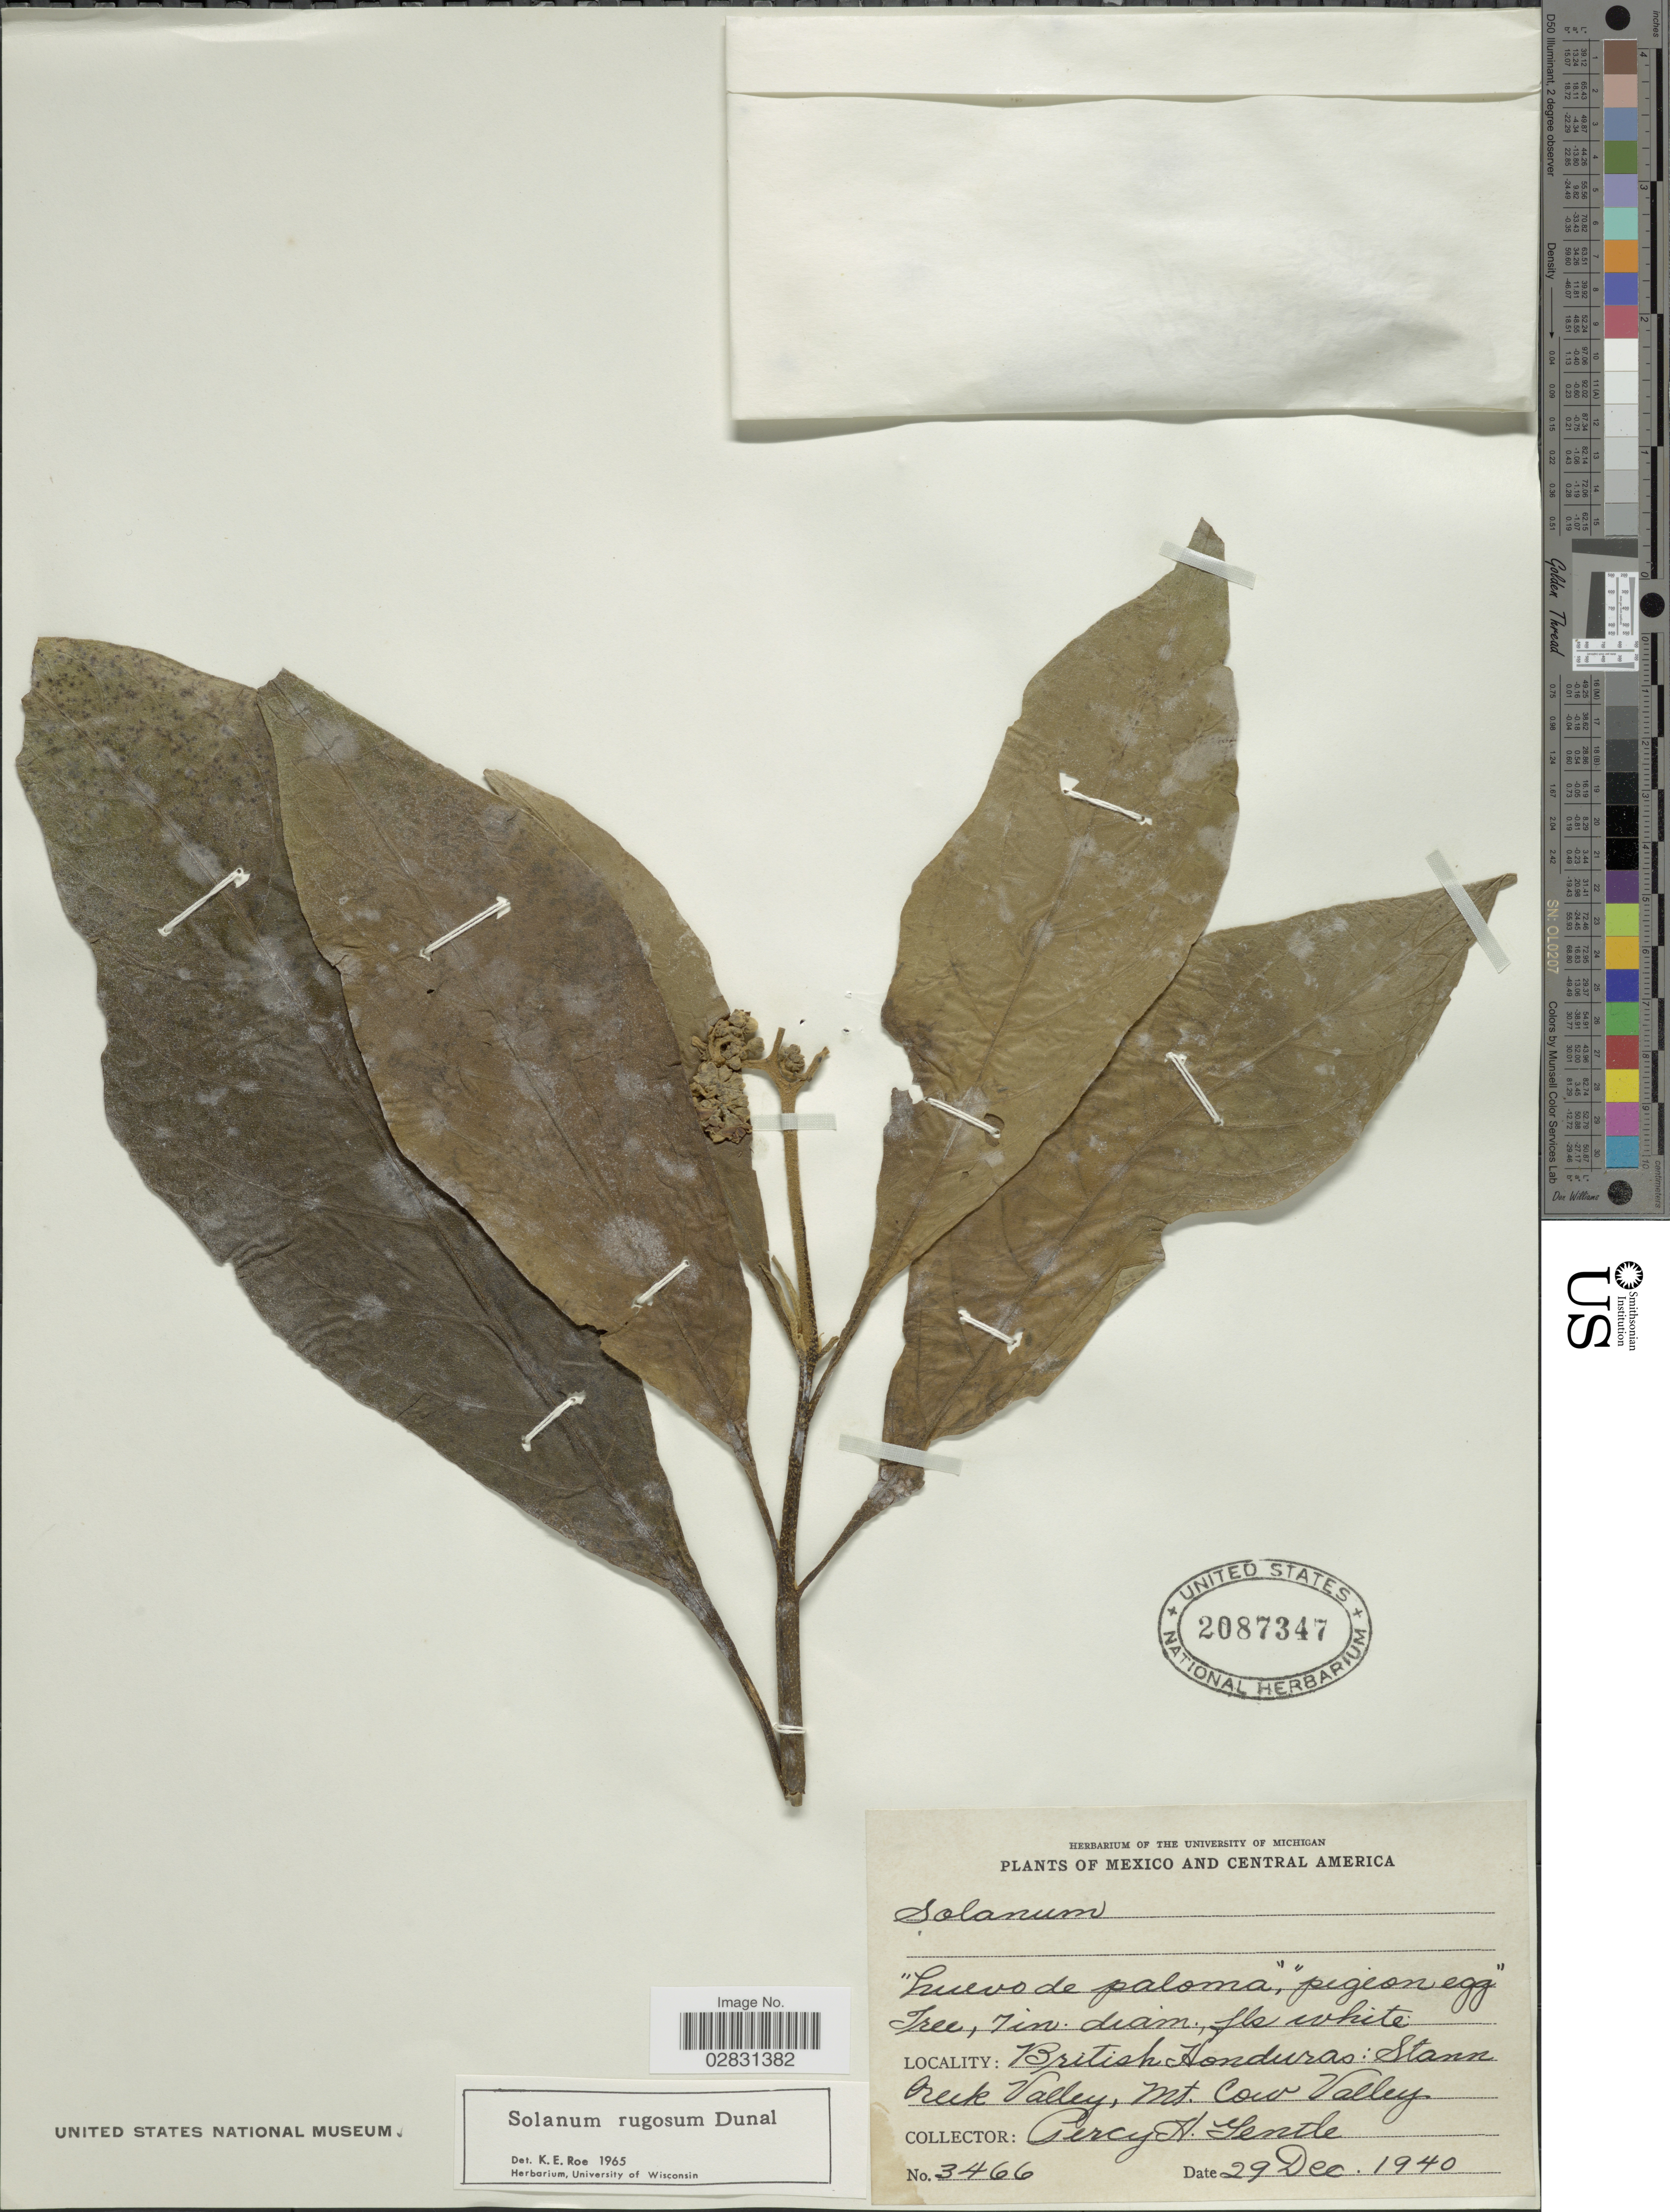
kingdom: Plantae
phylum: Tracheophyta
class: Magnoliopsida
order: Solanales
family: Solanaceae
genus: Solanum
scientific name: Solanum rugosum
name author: Dunal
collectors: P. H. Gentle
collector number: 3466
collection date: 1940-12-29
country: Belize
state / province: Stann Creek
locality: British Honduras: Stann Creek Valley, Mt. Cow Valley.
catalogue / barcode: US 2087347